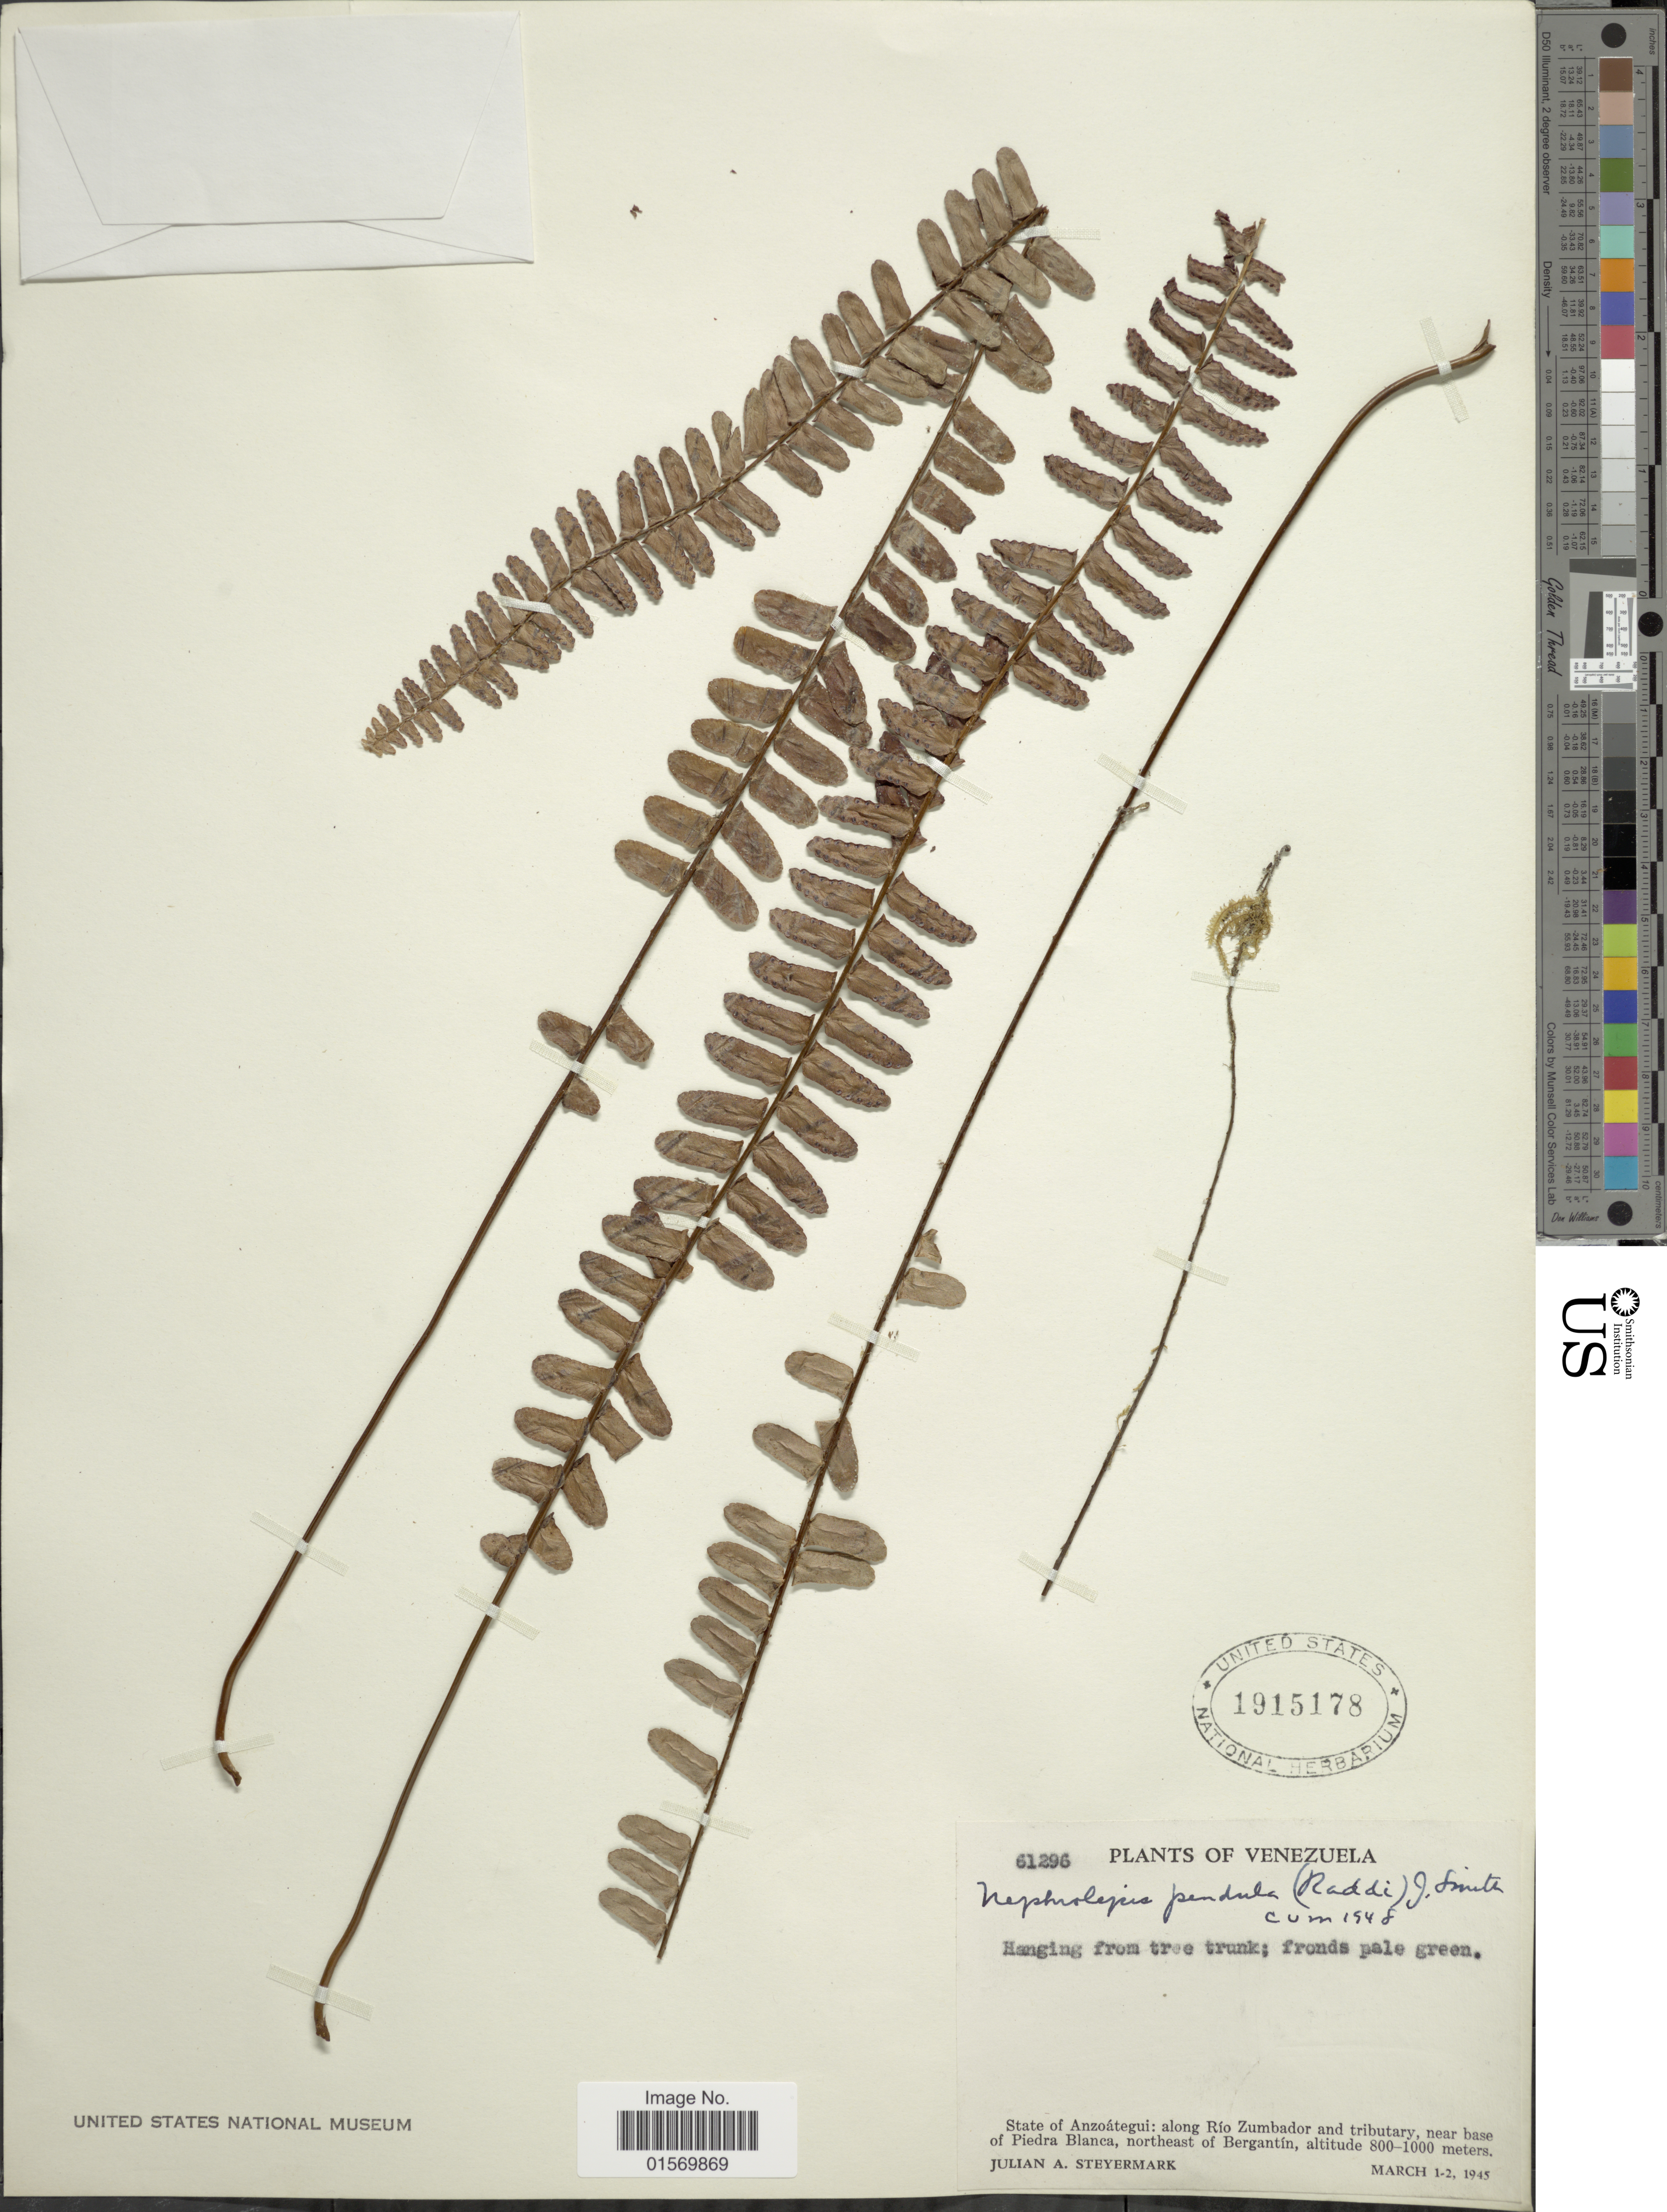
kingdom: Plantae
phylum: Tracheophyta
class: Polypodiopsida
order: Polypodiales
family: Nephrolepidaceae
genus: Nephrolepis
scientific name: Nephrolepis pendula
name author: (Raddi) J. Sm.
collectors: J. Steyermark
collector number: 61296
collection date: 1945-03-01/1945-03-02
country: Venezuela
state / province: Anzoategui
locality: Along Rio Zumbador and tributary, near base of Piedra Blanca, northeast of Bergantin.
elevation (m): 800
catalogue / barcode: US 1915178